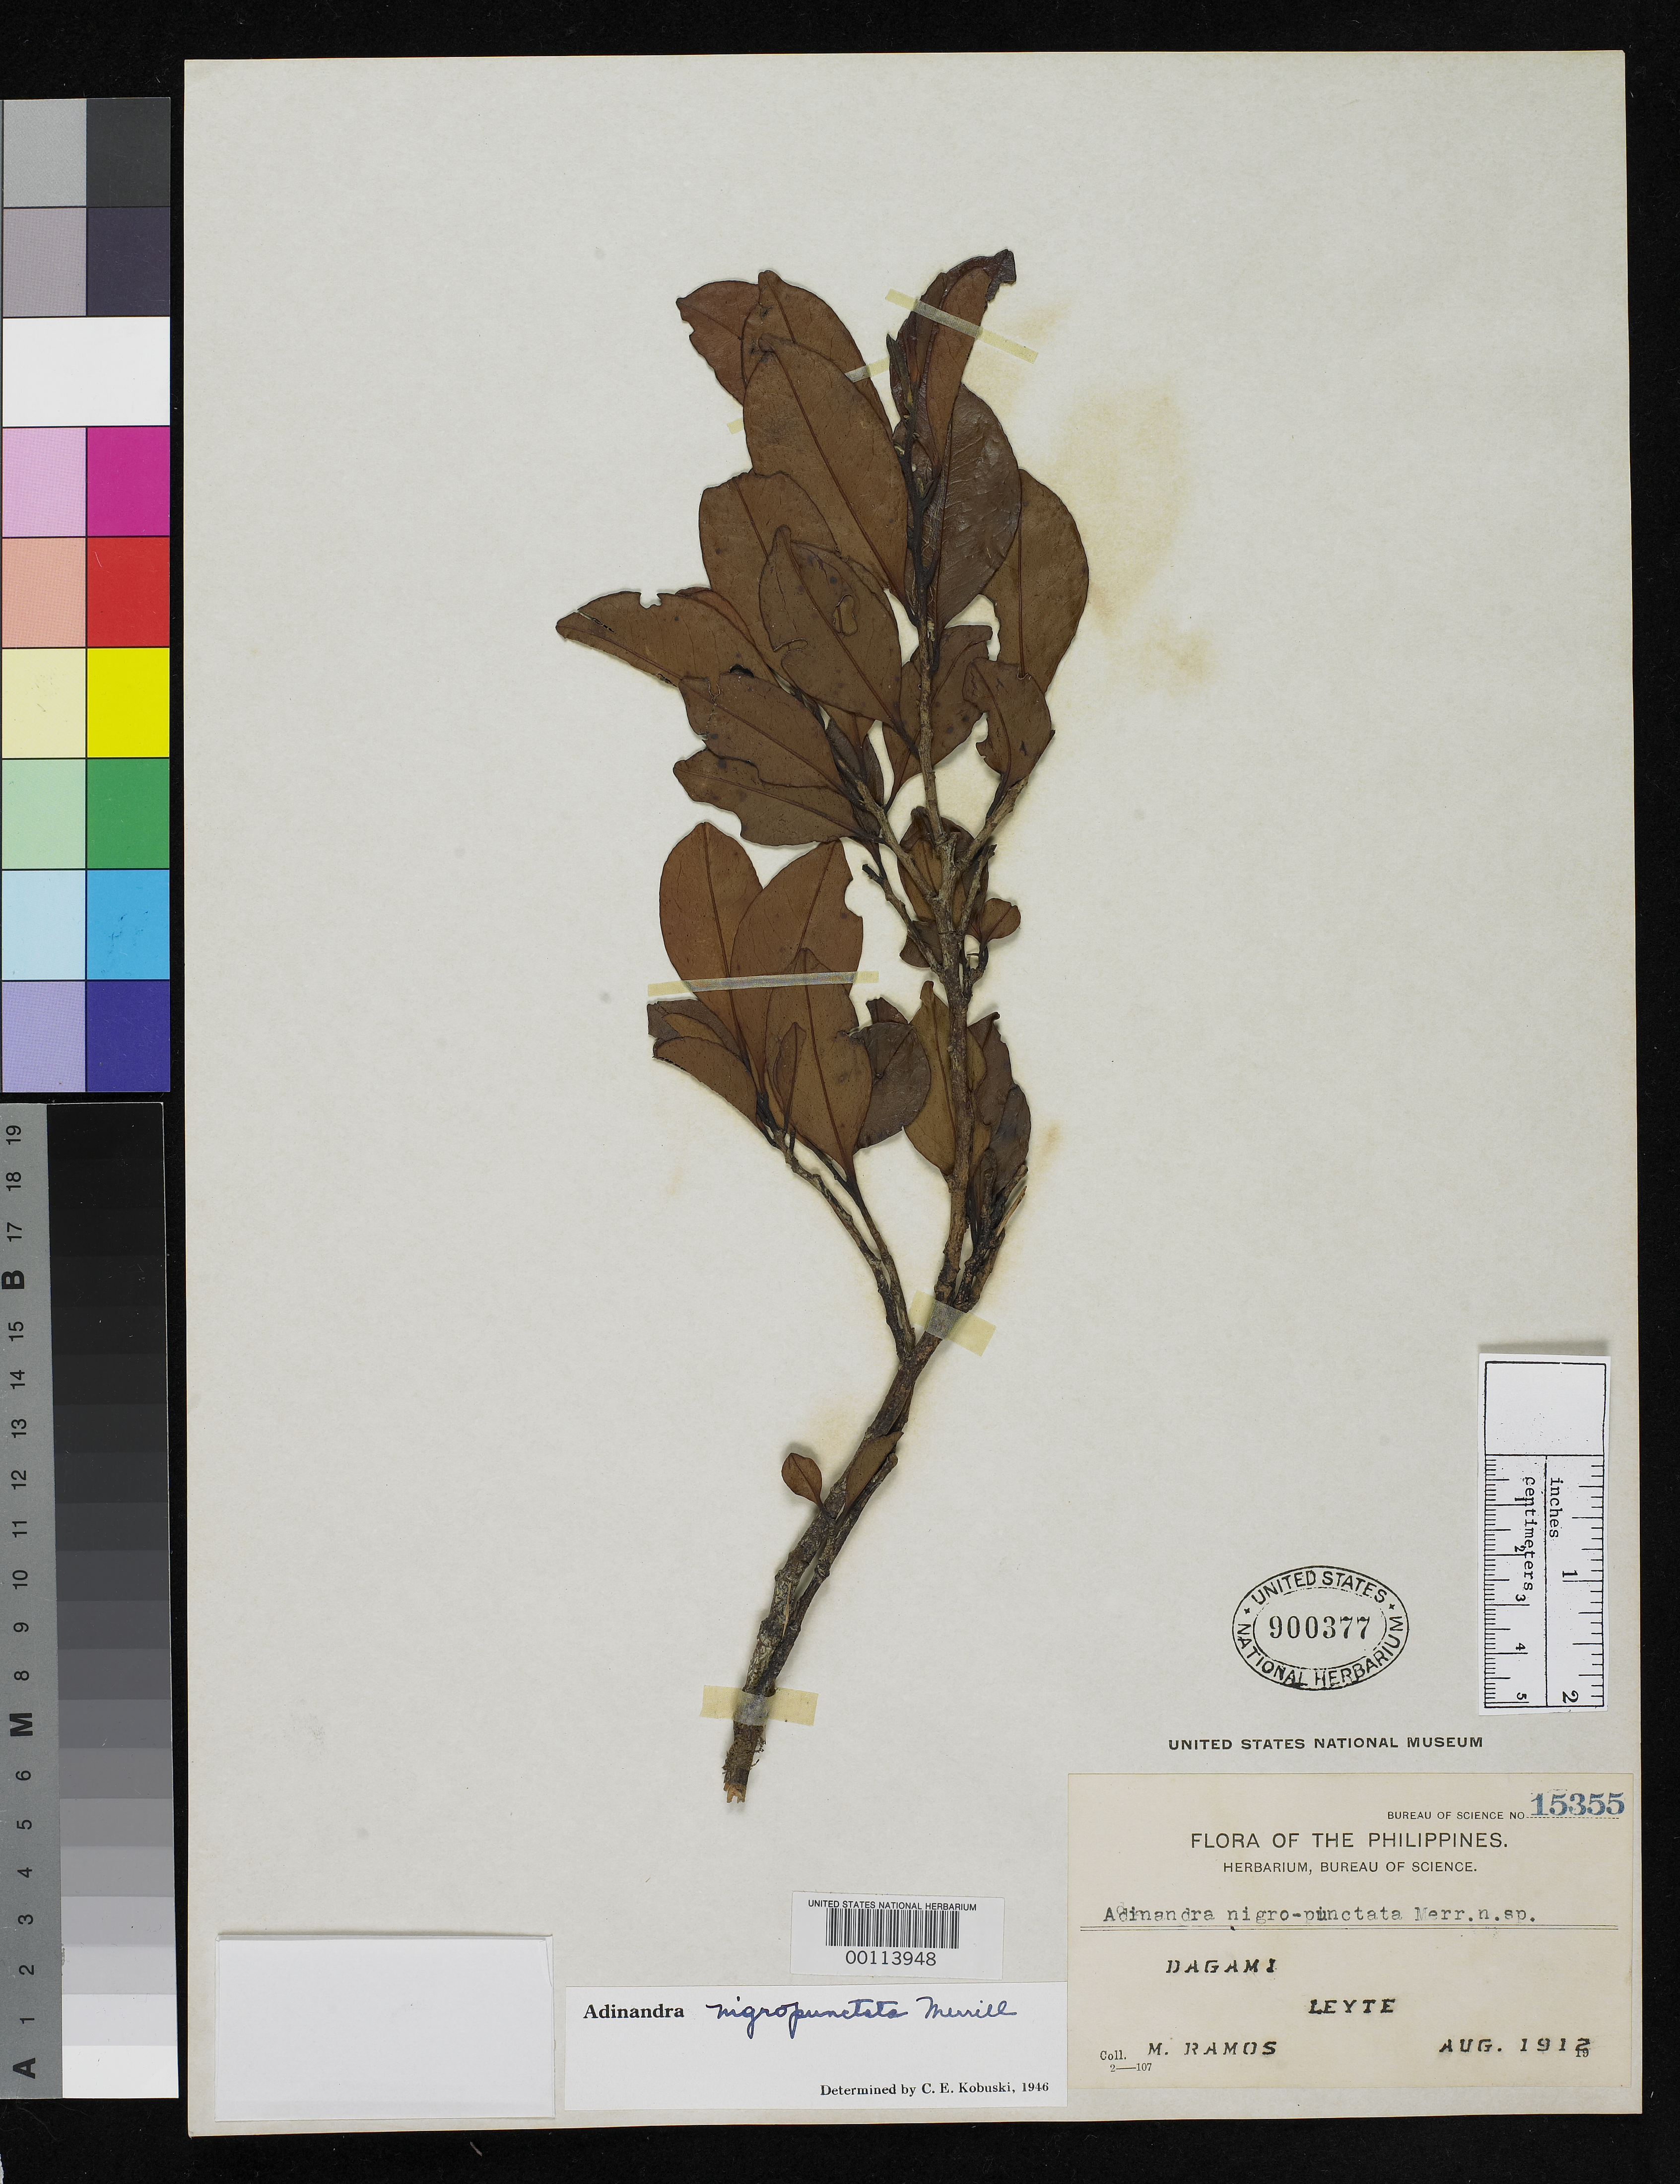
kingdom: Plantae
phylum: Tracheophyta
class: Magnoliopsida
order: Ericales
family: Pentaphylacaceae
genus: Adinandra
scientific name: Adinandra nigro-punctata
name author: Merr.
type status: Isotype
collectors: M. Ramos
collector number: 15355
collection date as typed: Aug 1912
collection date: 1912-08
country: Philippines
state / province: Eastern Visayas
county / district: Leyte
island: Leyte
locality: Dagami.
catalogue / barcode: US 900377